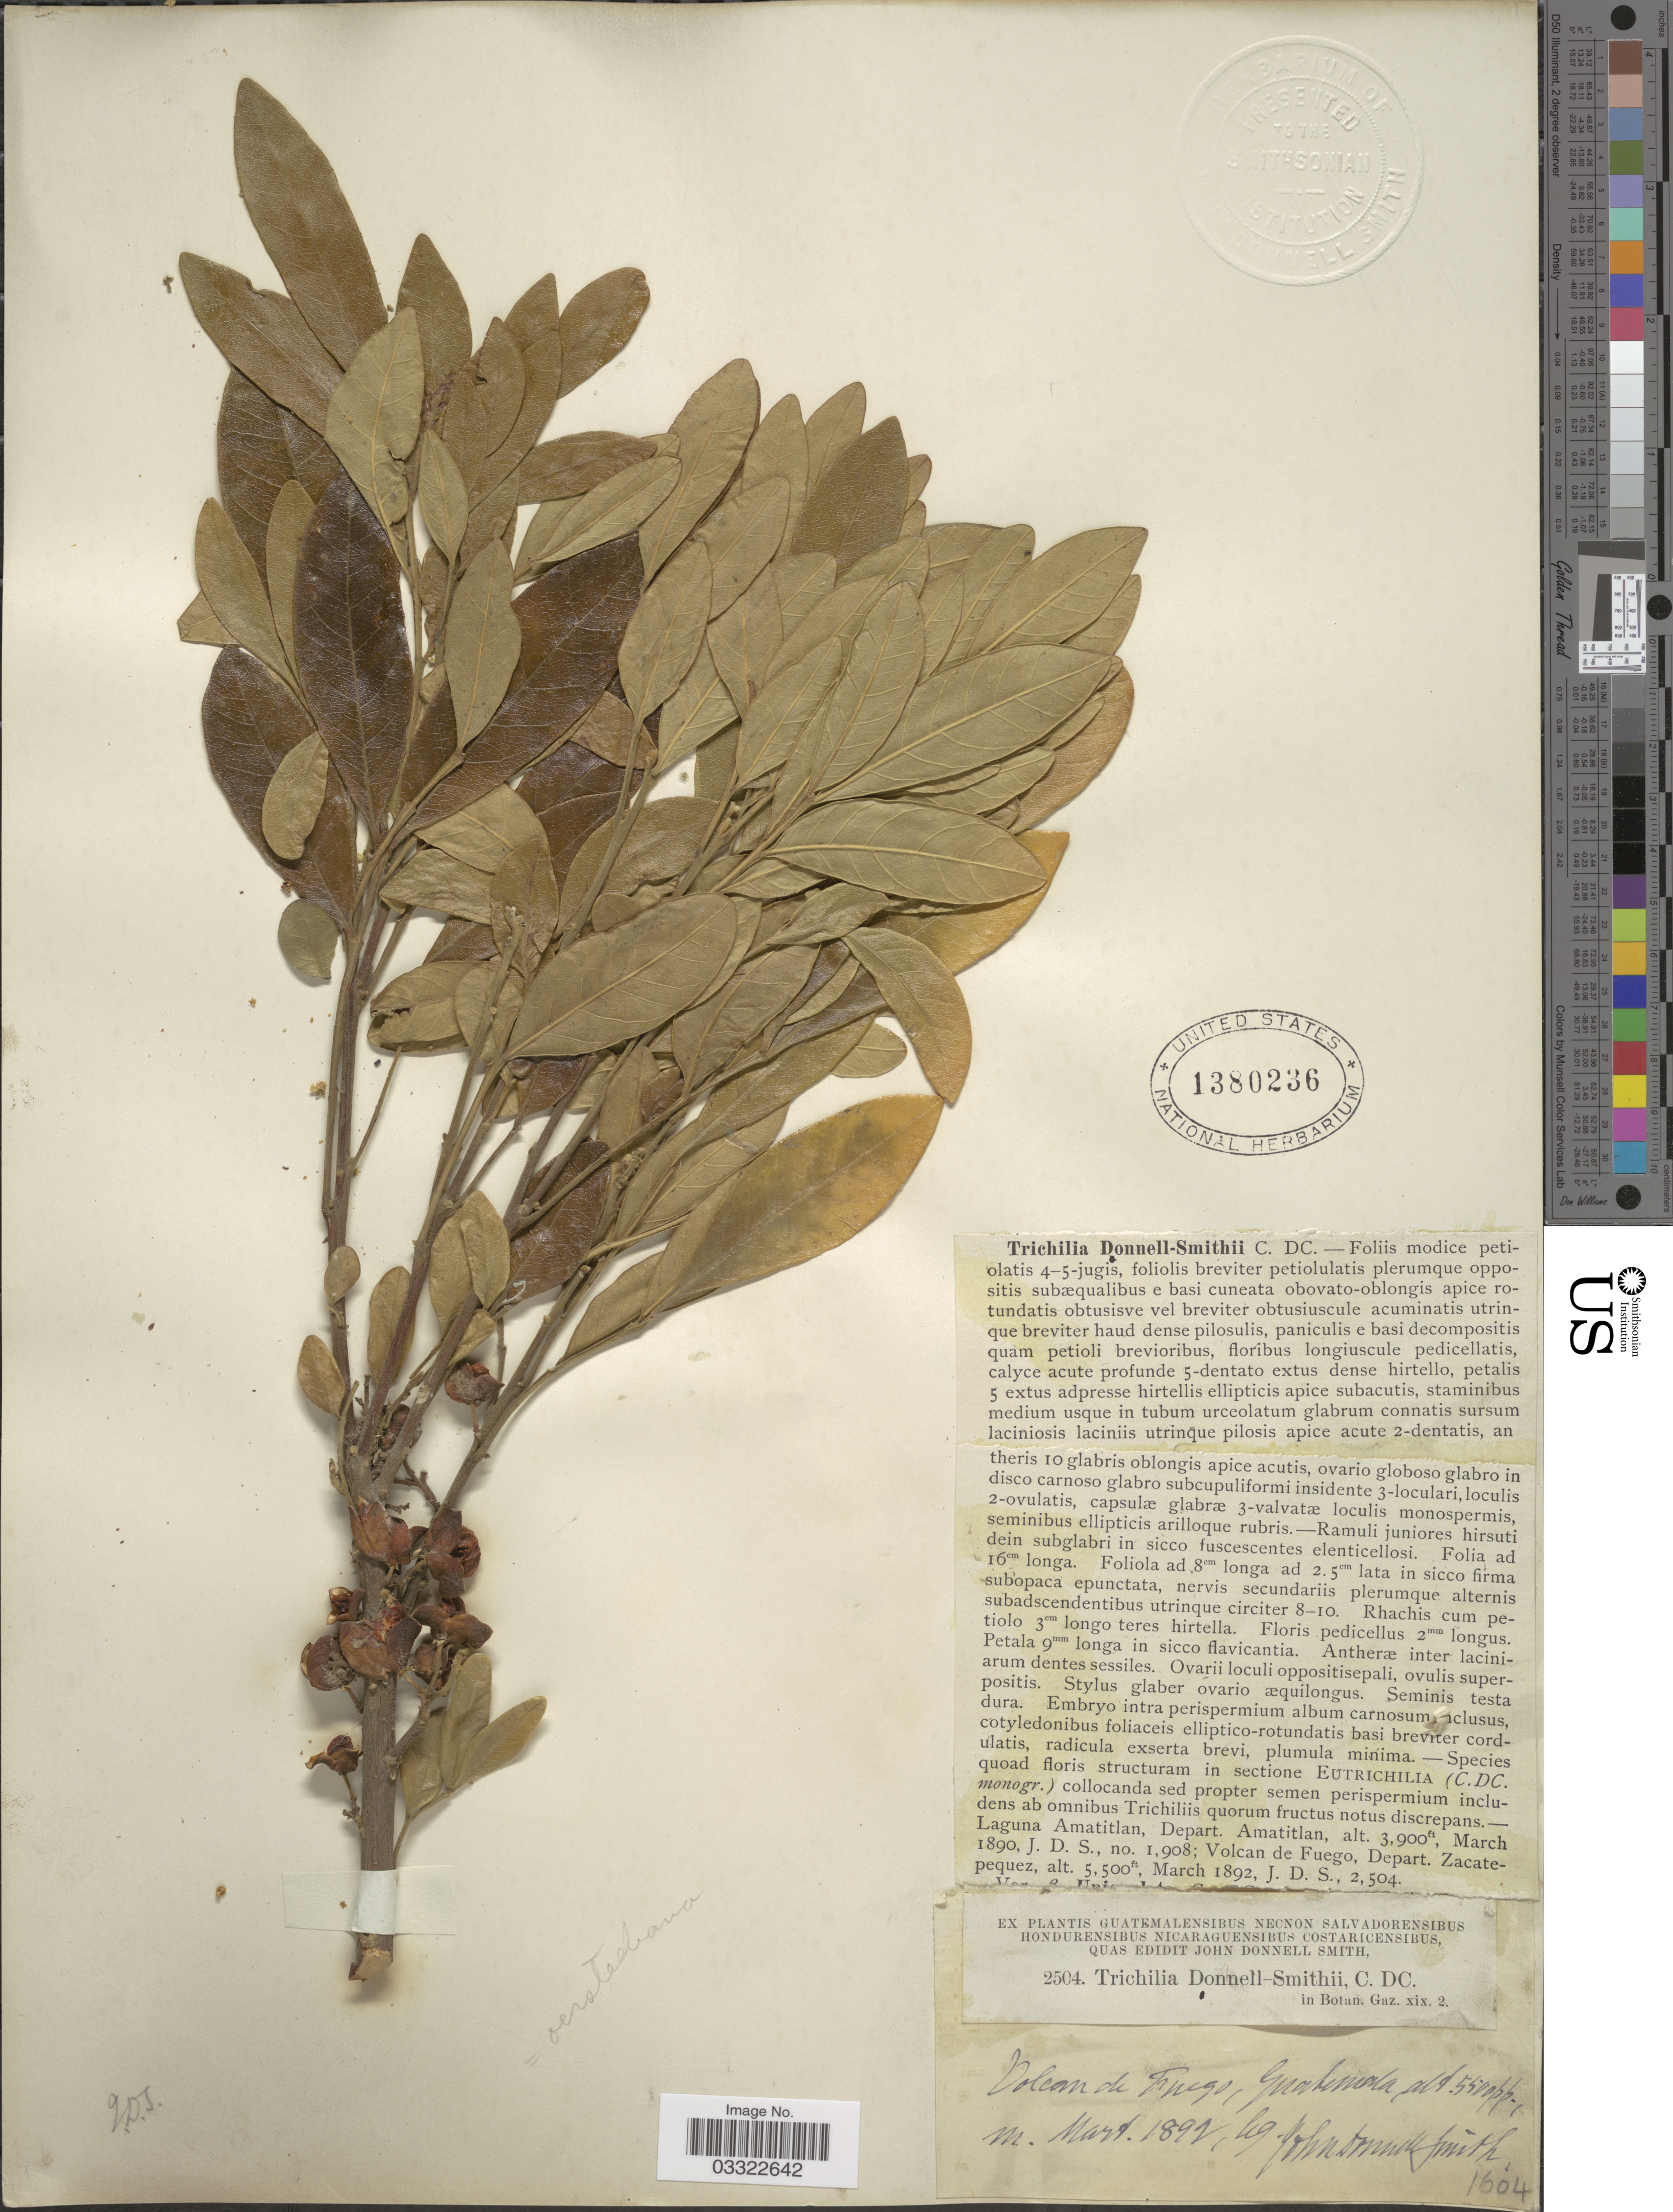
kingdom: Plantae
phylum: Tracheophyta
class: Magnoliopsida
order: Sapindales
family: Meliaceae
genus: Trichilia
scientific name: Trichilia oerstediana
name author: C. DC.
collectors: J. Donnell Smith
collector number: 2504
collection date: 1892-03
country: Guatemala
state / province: Sacatepéquez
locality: Volcan de Fuego, Depart. Zacatepequez.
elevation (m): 1676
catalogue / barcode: US 1380236